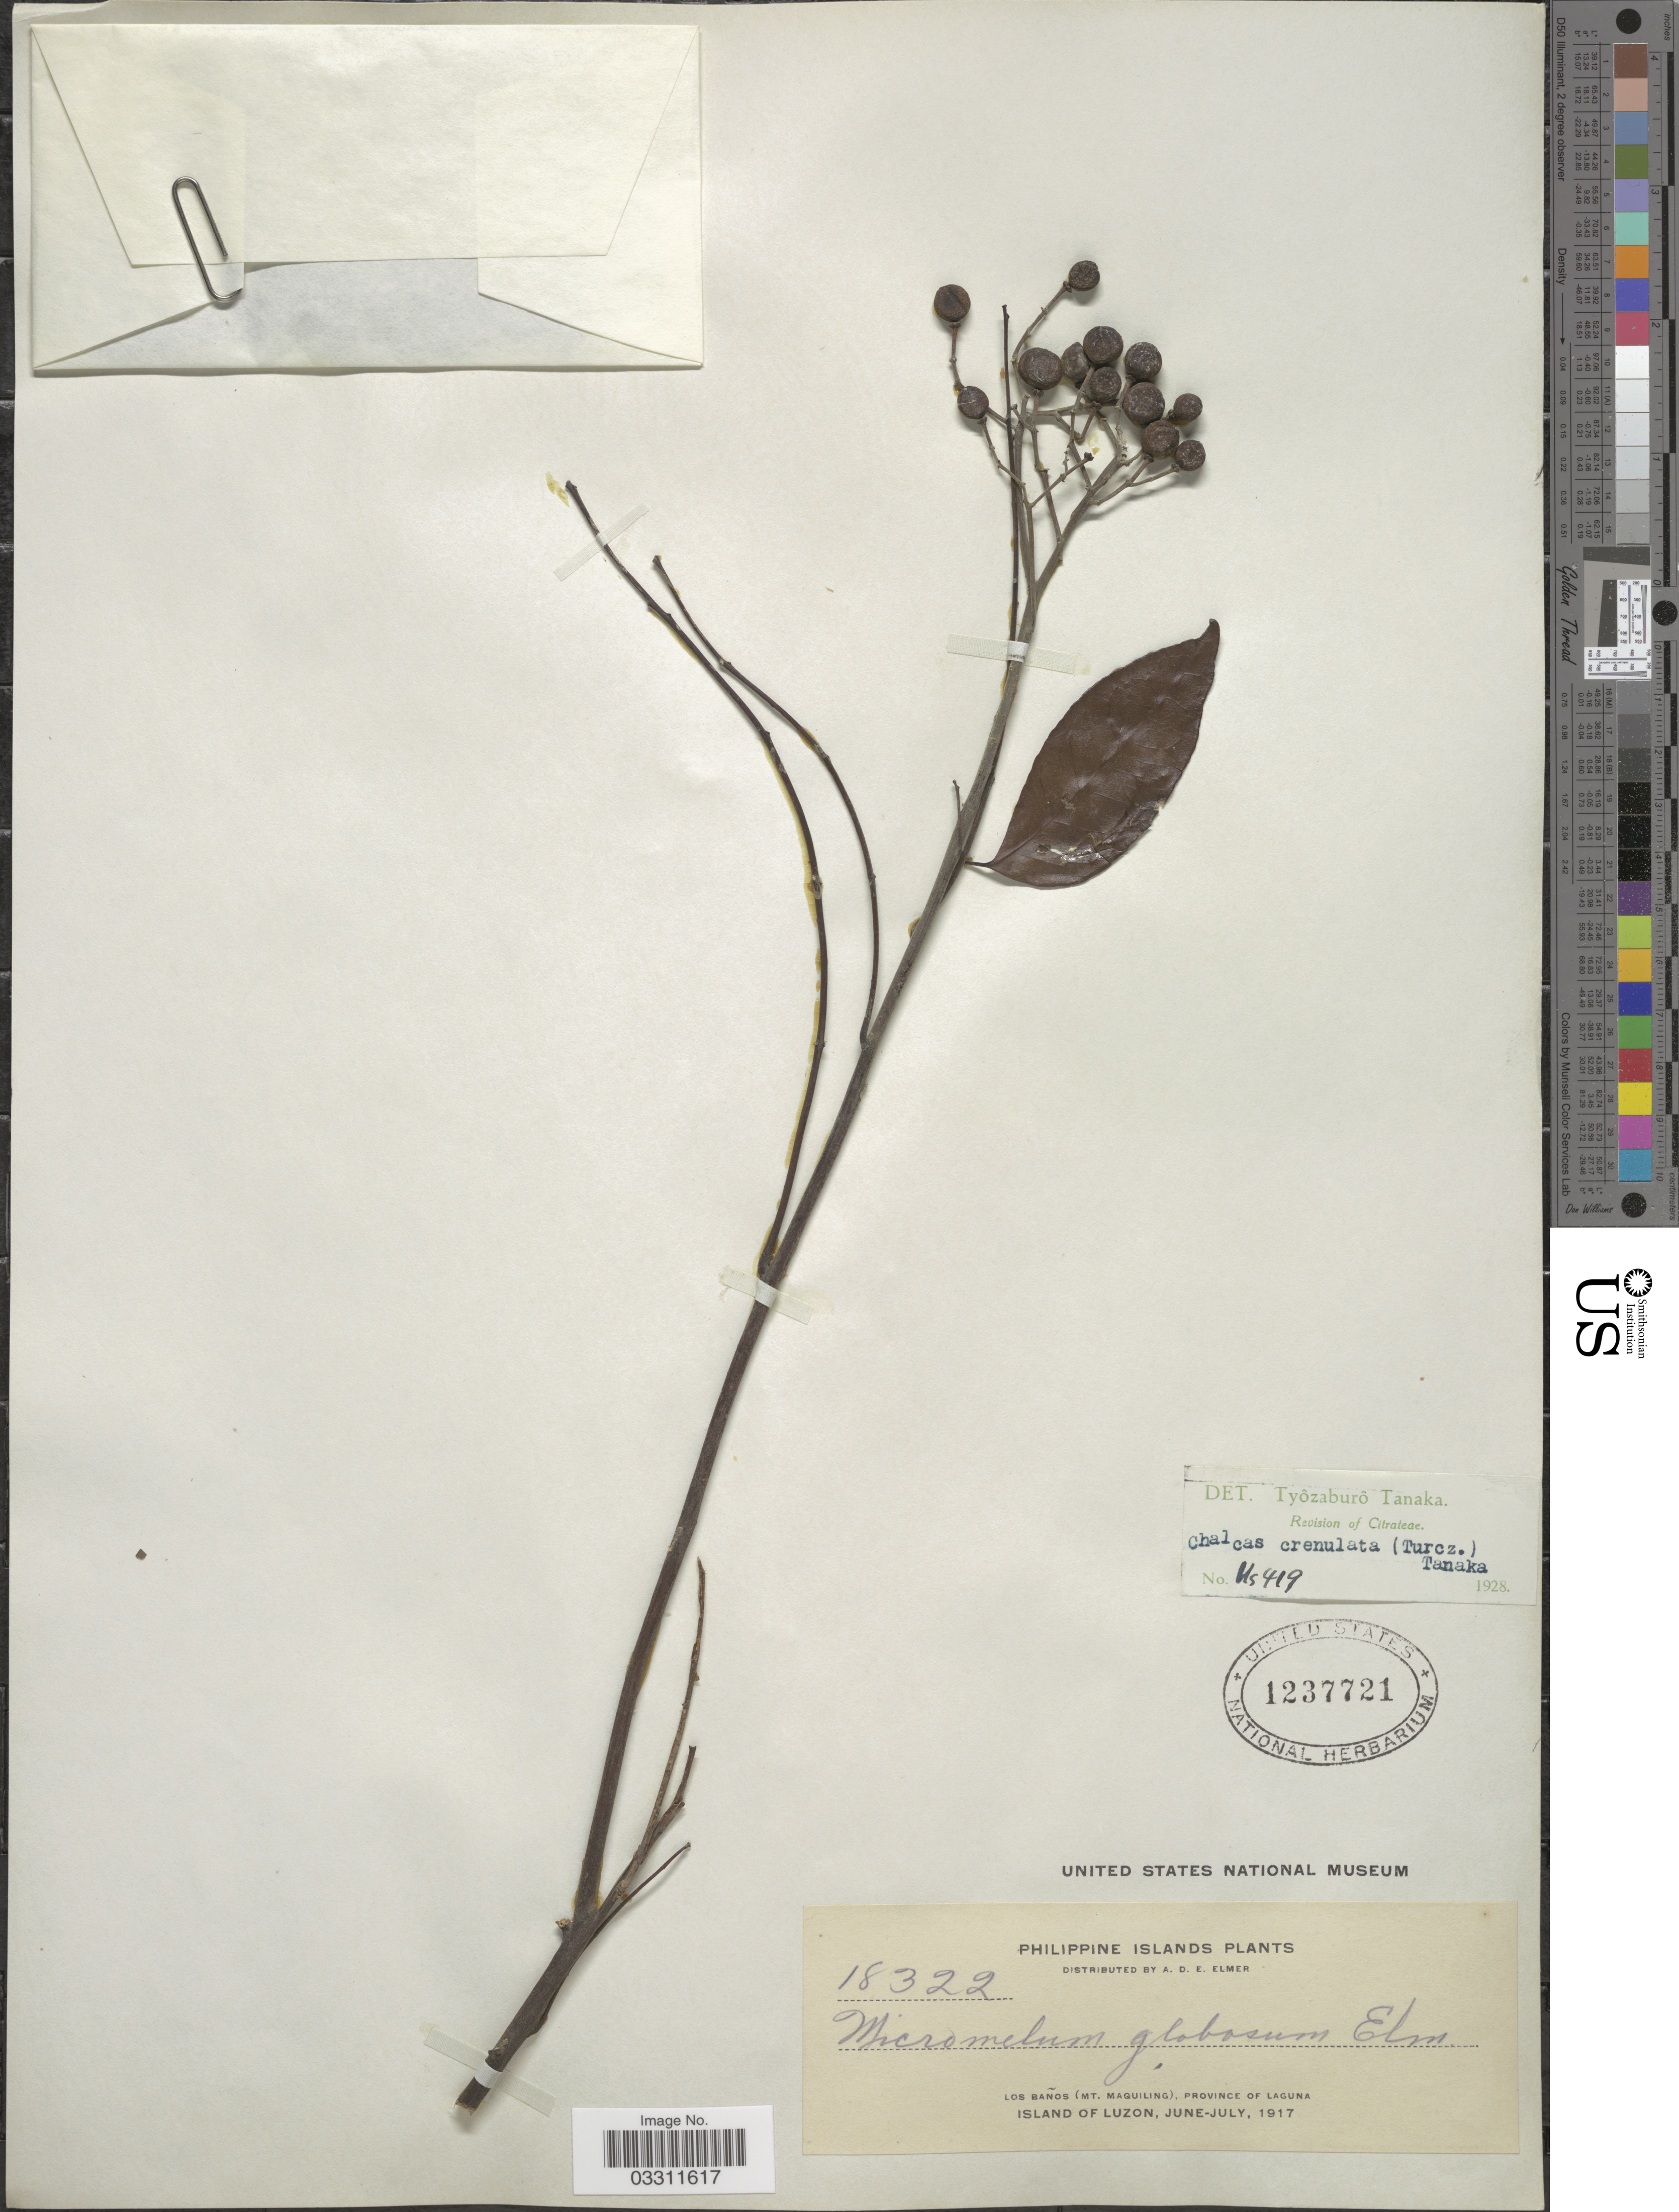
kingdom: Plantae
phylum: Tracheophyta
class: Magnoliopsida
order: Sapindales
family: Rutaceae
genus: Murraya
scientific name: Murraya crenulata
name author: (Turcz.) Oliv.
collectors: A. D. E. Elmer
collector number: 18322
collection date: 1917-06/1917-07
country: Philippines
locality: Philippine Islands. Los Baños (Mt. Maquiling), Province of Laguna. Island of Luzon.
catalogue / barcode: US 1237721